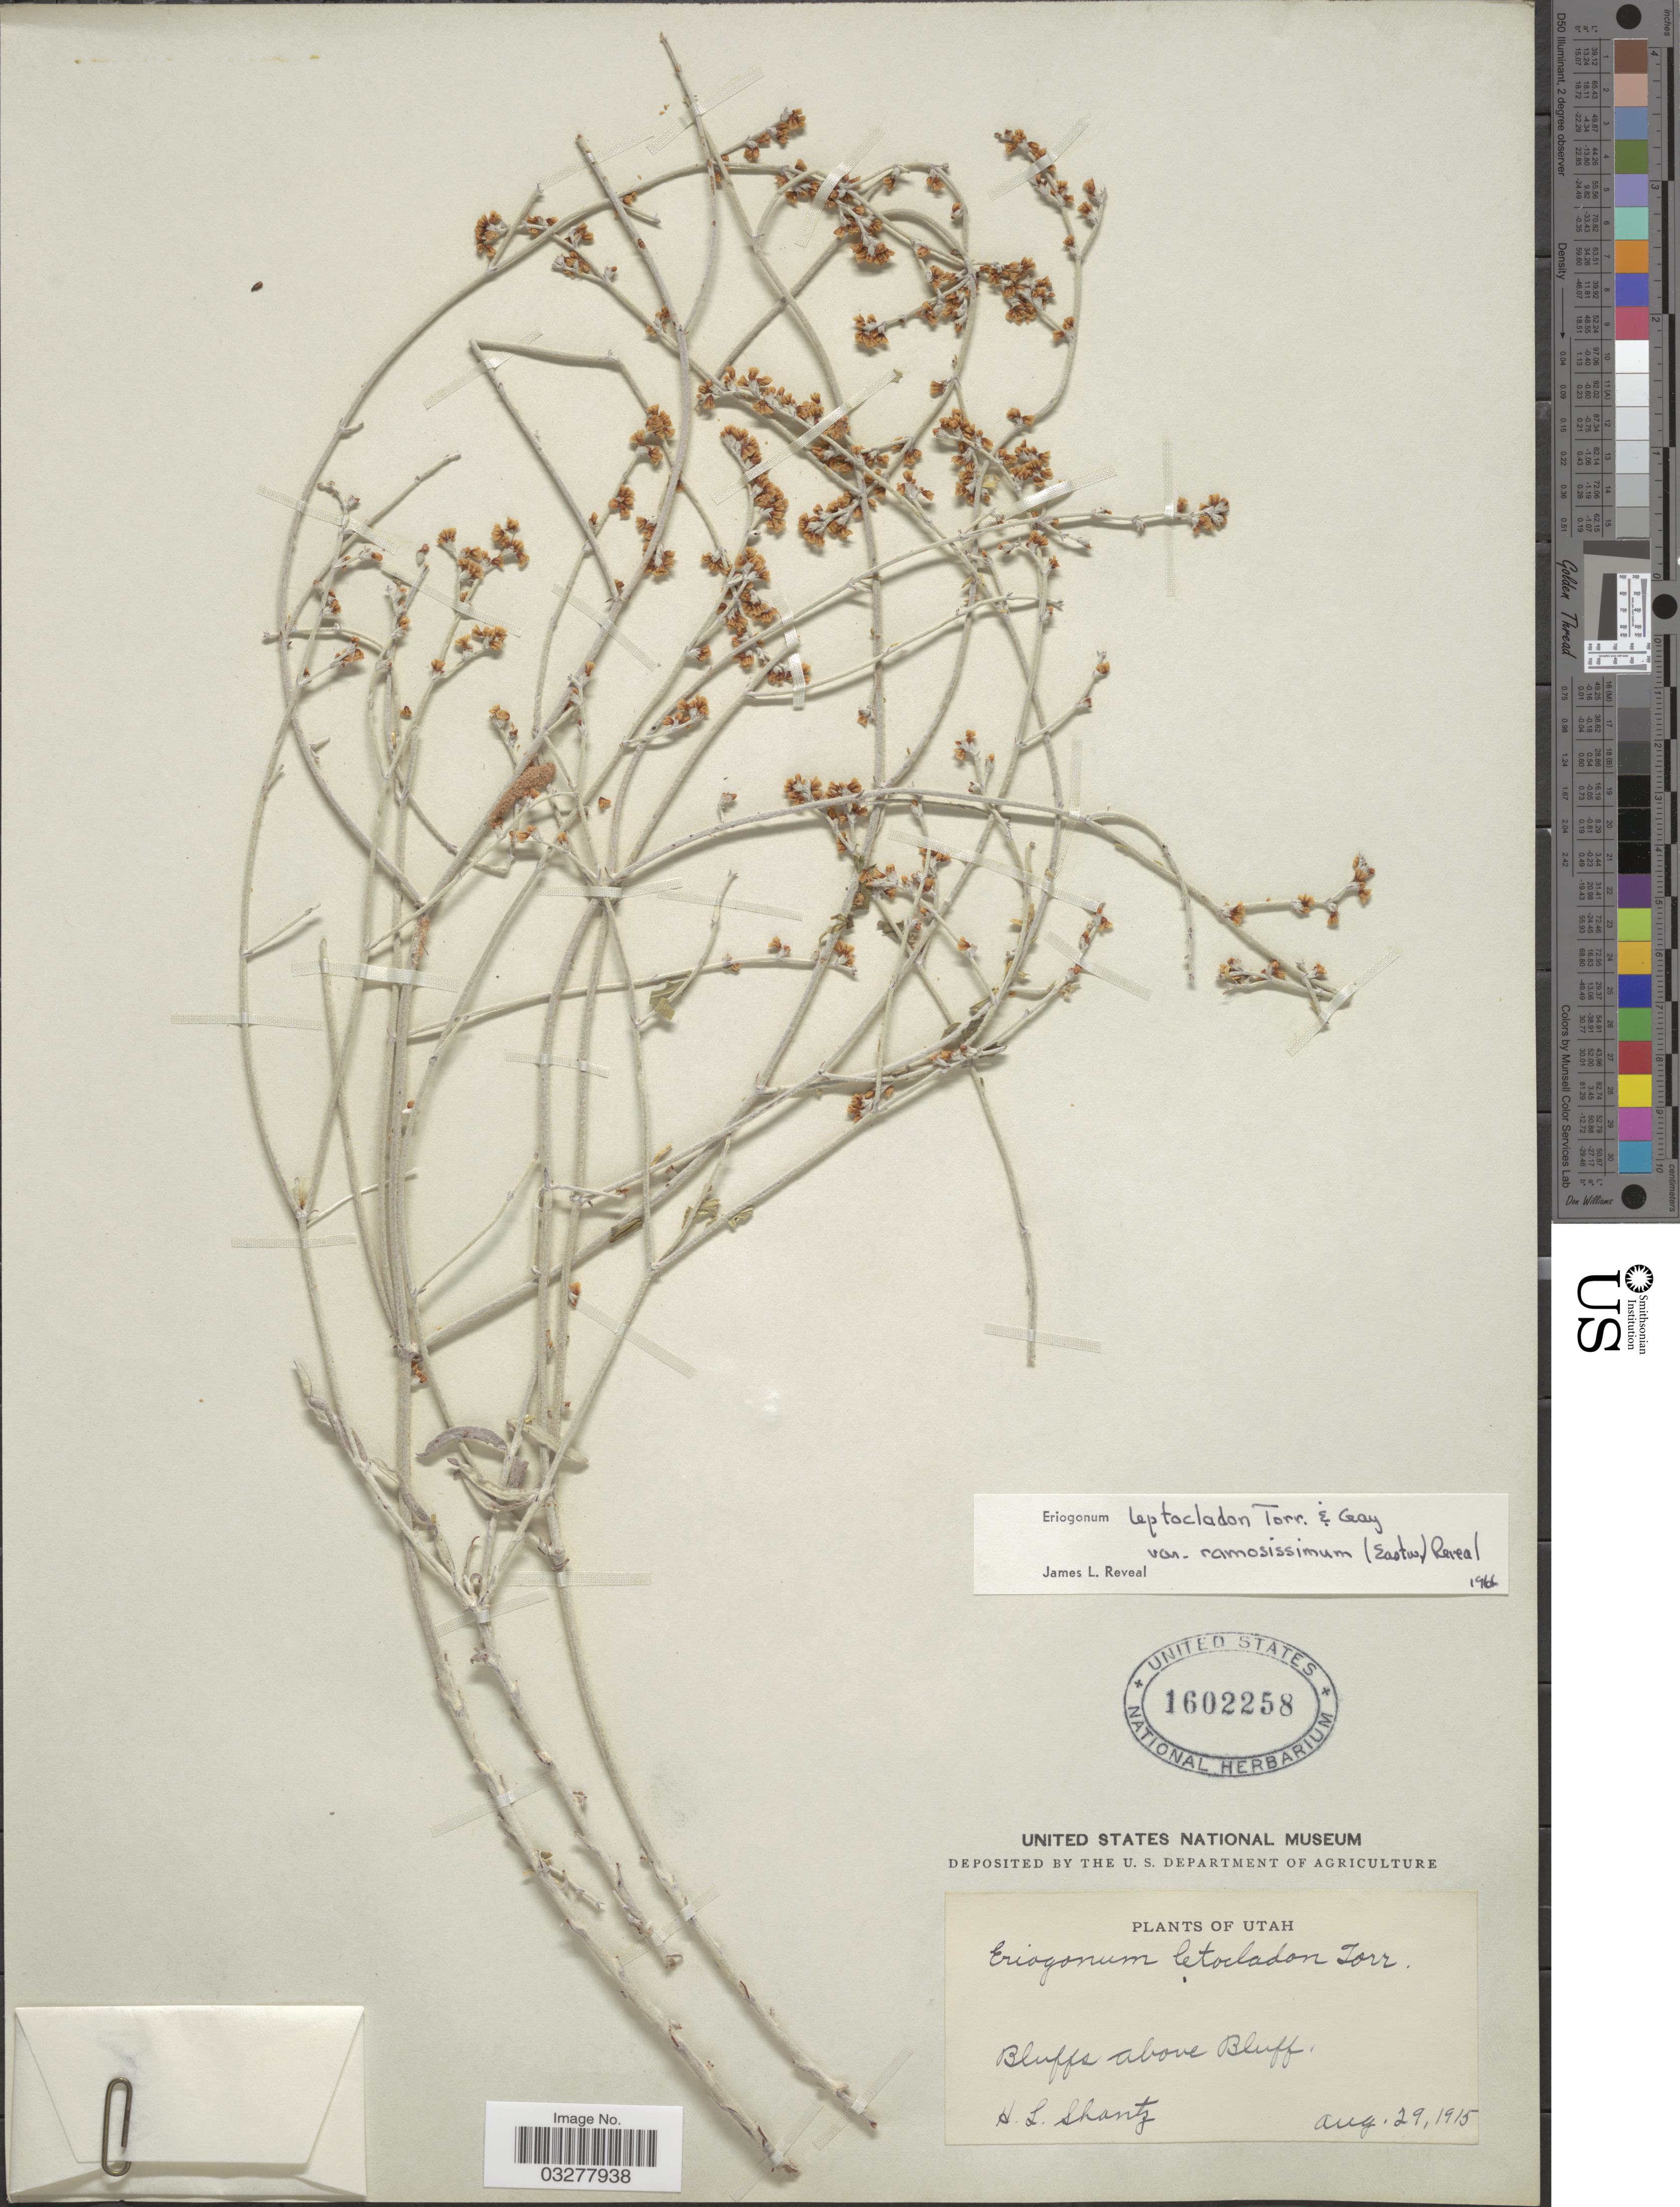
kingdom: Plantae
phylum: Tracheophyta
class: Magnoliopsida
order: Caryophyllales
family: Polygonaceae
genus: Eriogonum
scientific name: Eriogonum leptocladon var. ramosissimum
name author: (Eastw.) Reveal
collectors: H. Shantz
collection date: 1915-08-29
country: United States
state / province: Utah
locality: Bluffs above Bluff.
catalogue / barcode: US 1602258